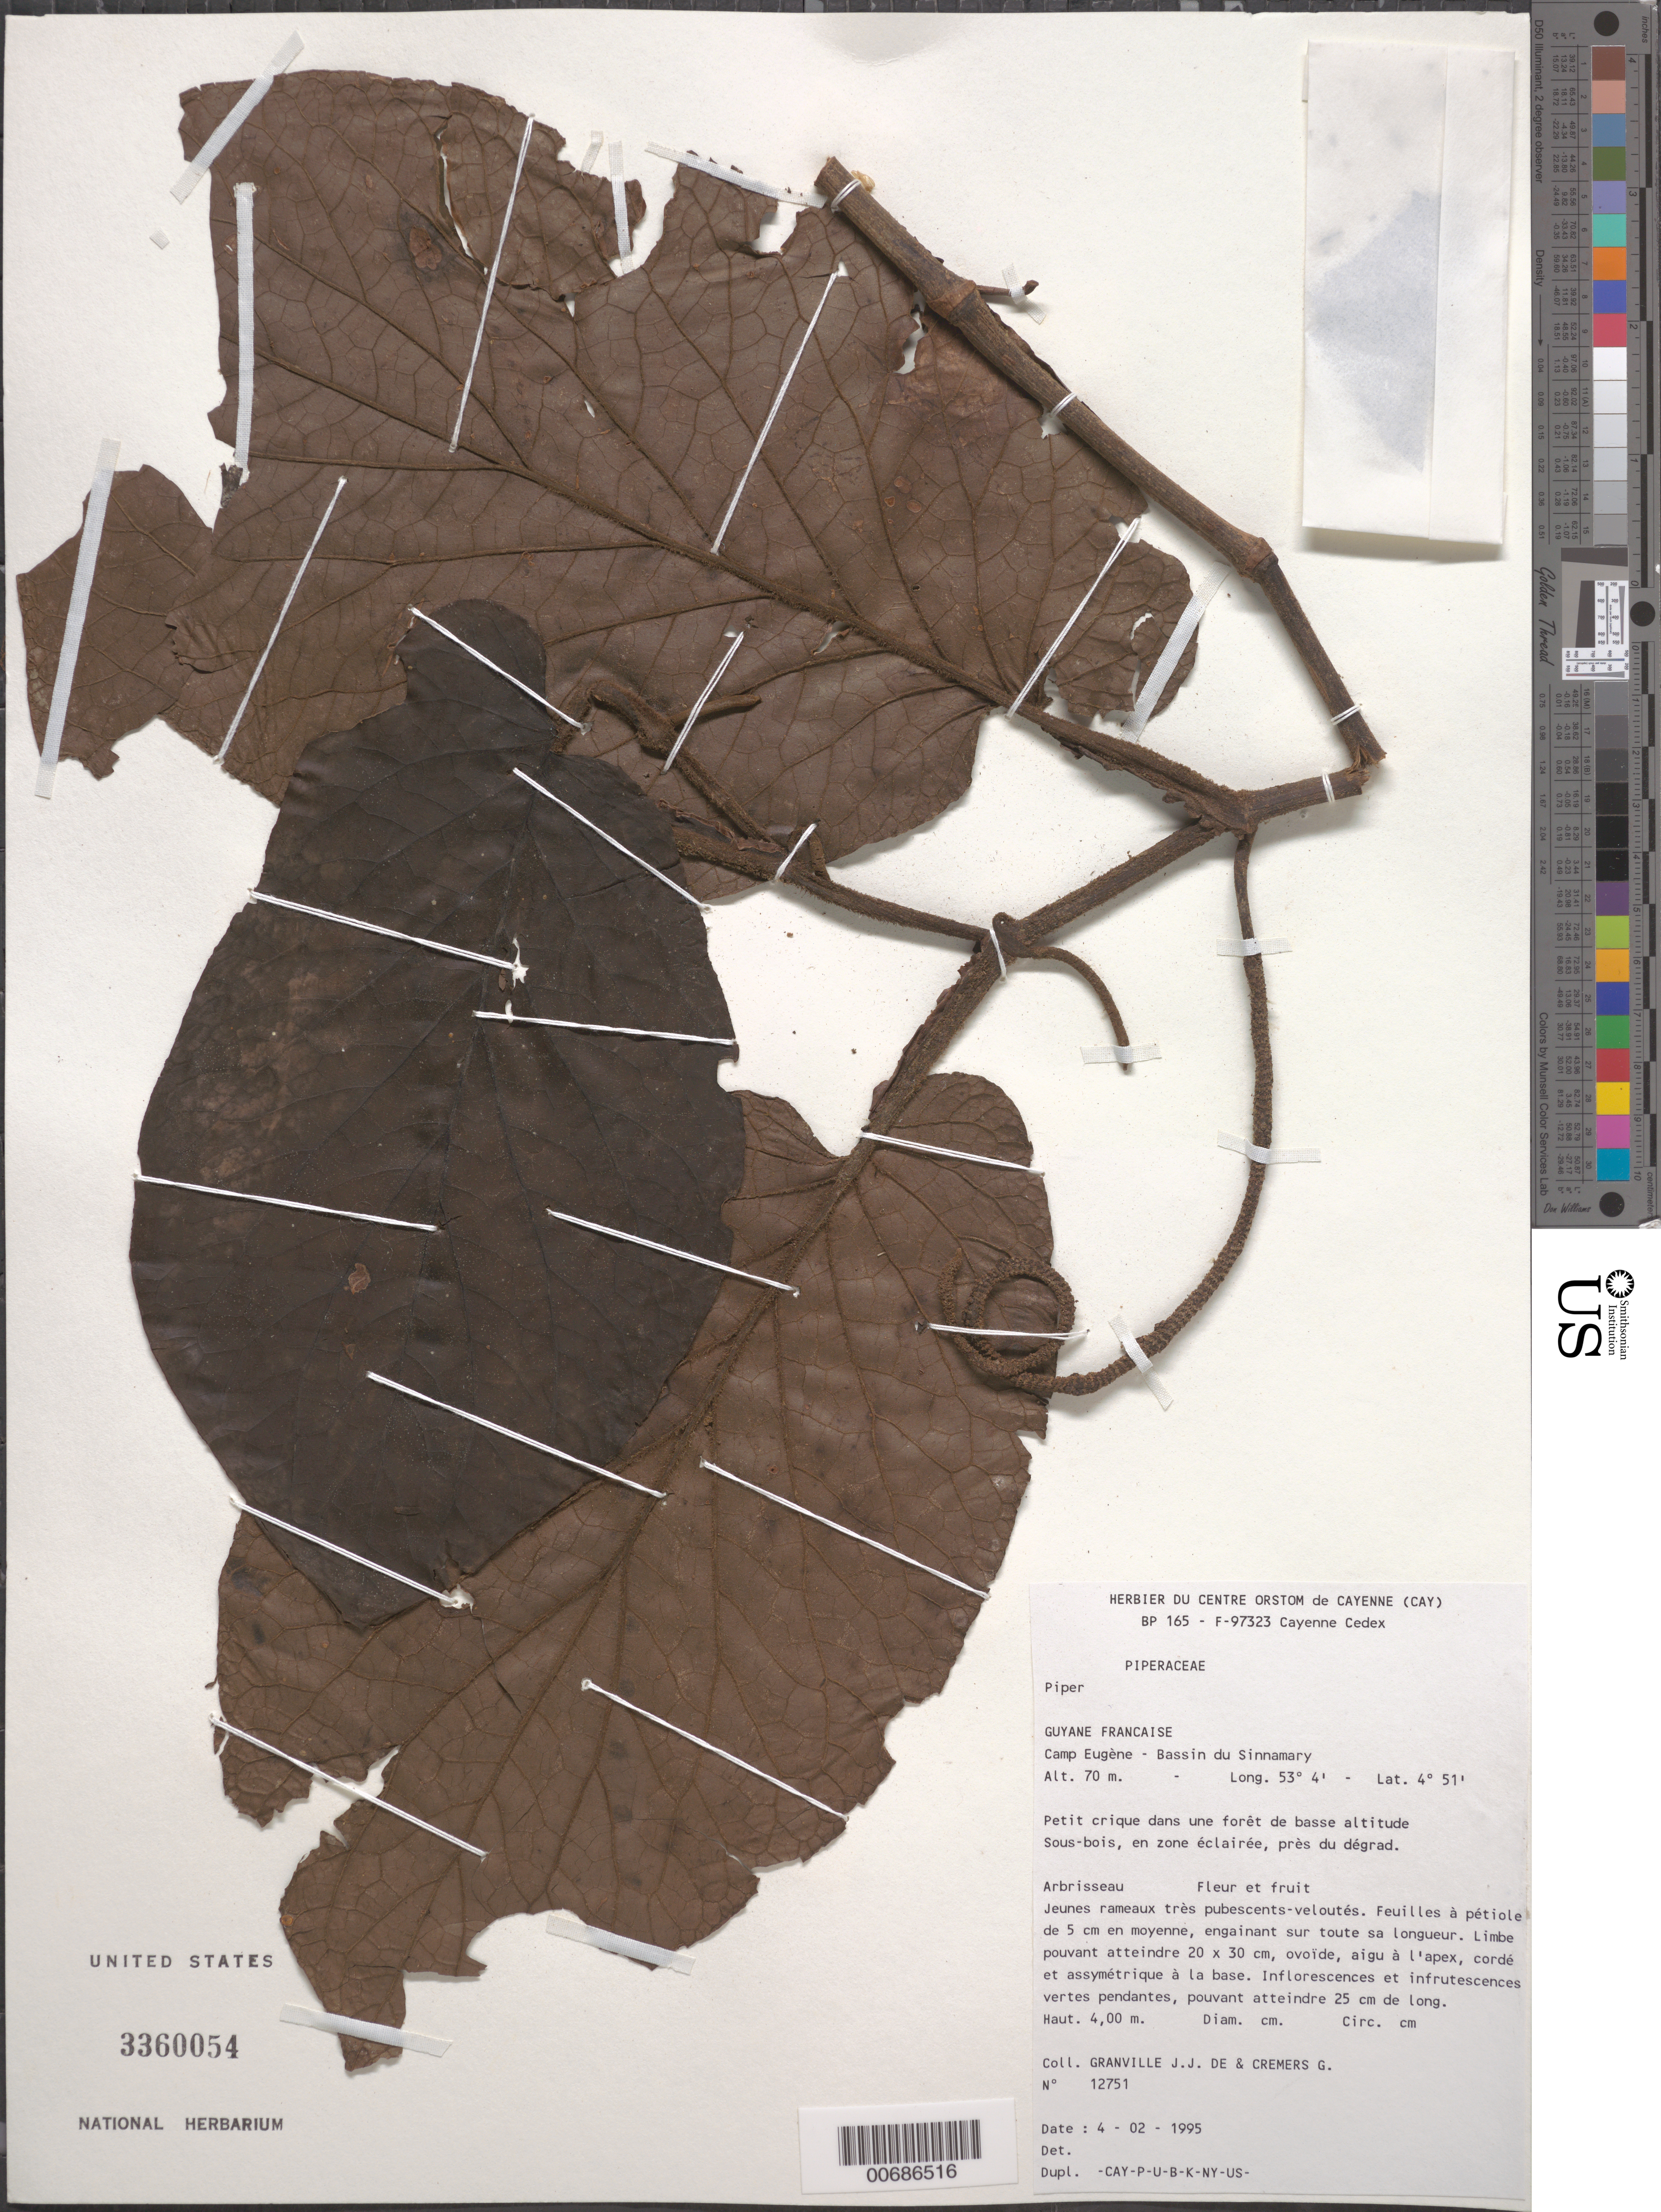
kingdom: Plantae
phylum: Tracheophyta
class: Magnoliopsida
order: Piperales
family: Piperaceae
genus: Piper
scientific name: Piper sp.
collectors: J.-J. de Granville & G. Cremers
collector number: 12751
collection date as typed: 4-Feb-95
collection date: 1995-02-04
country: French Guiana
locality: Camp Eugène, Bassin du Sinnamary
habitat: Petit crique dans une forêt de basse altitude. Sous bois, en zone eclairée, pres du degrad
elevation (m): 70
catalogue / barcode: US 3360054